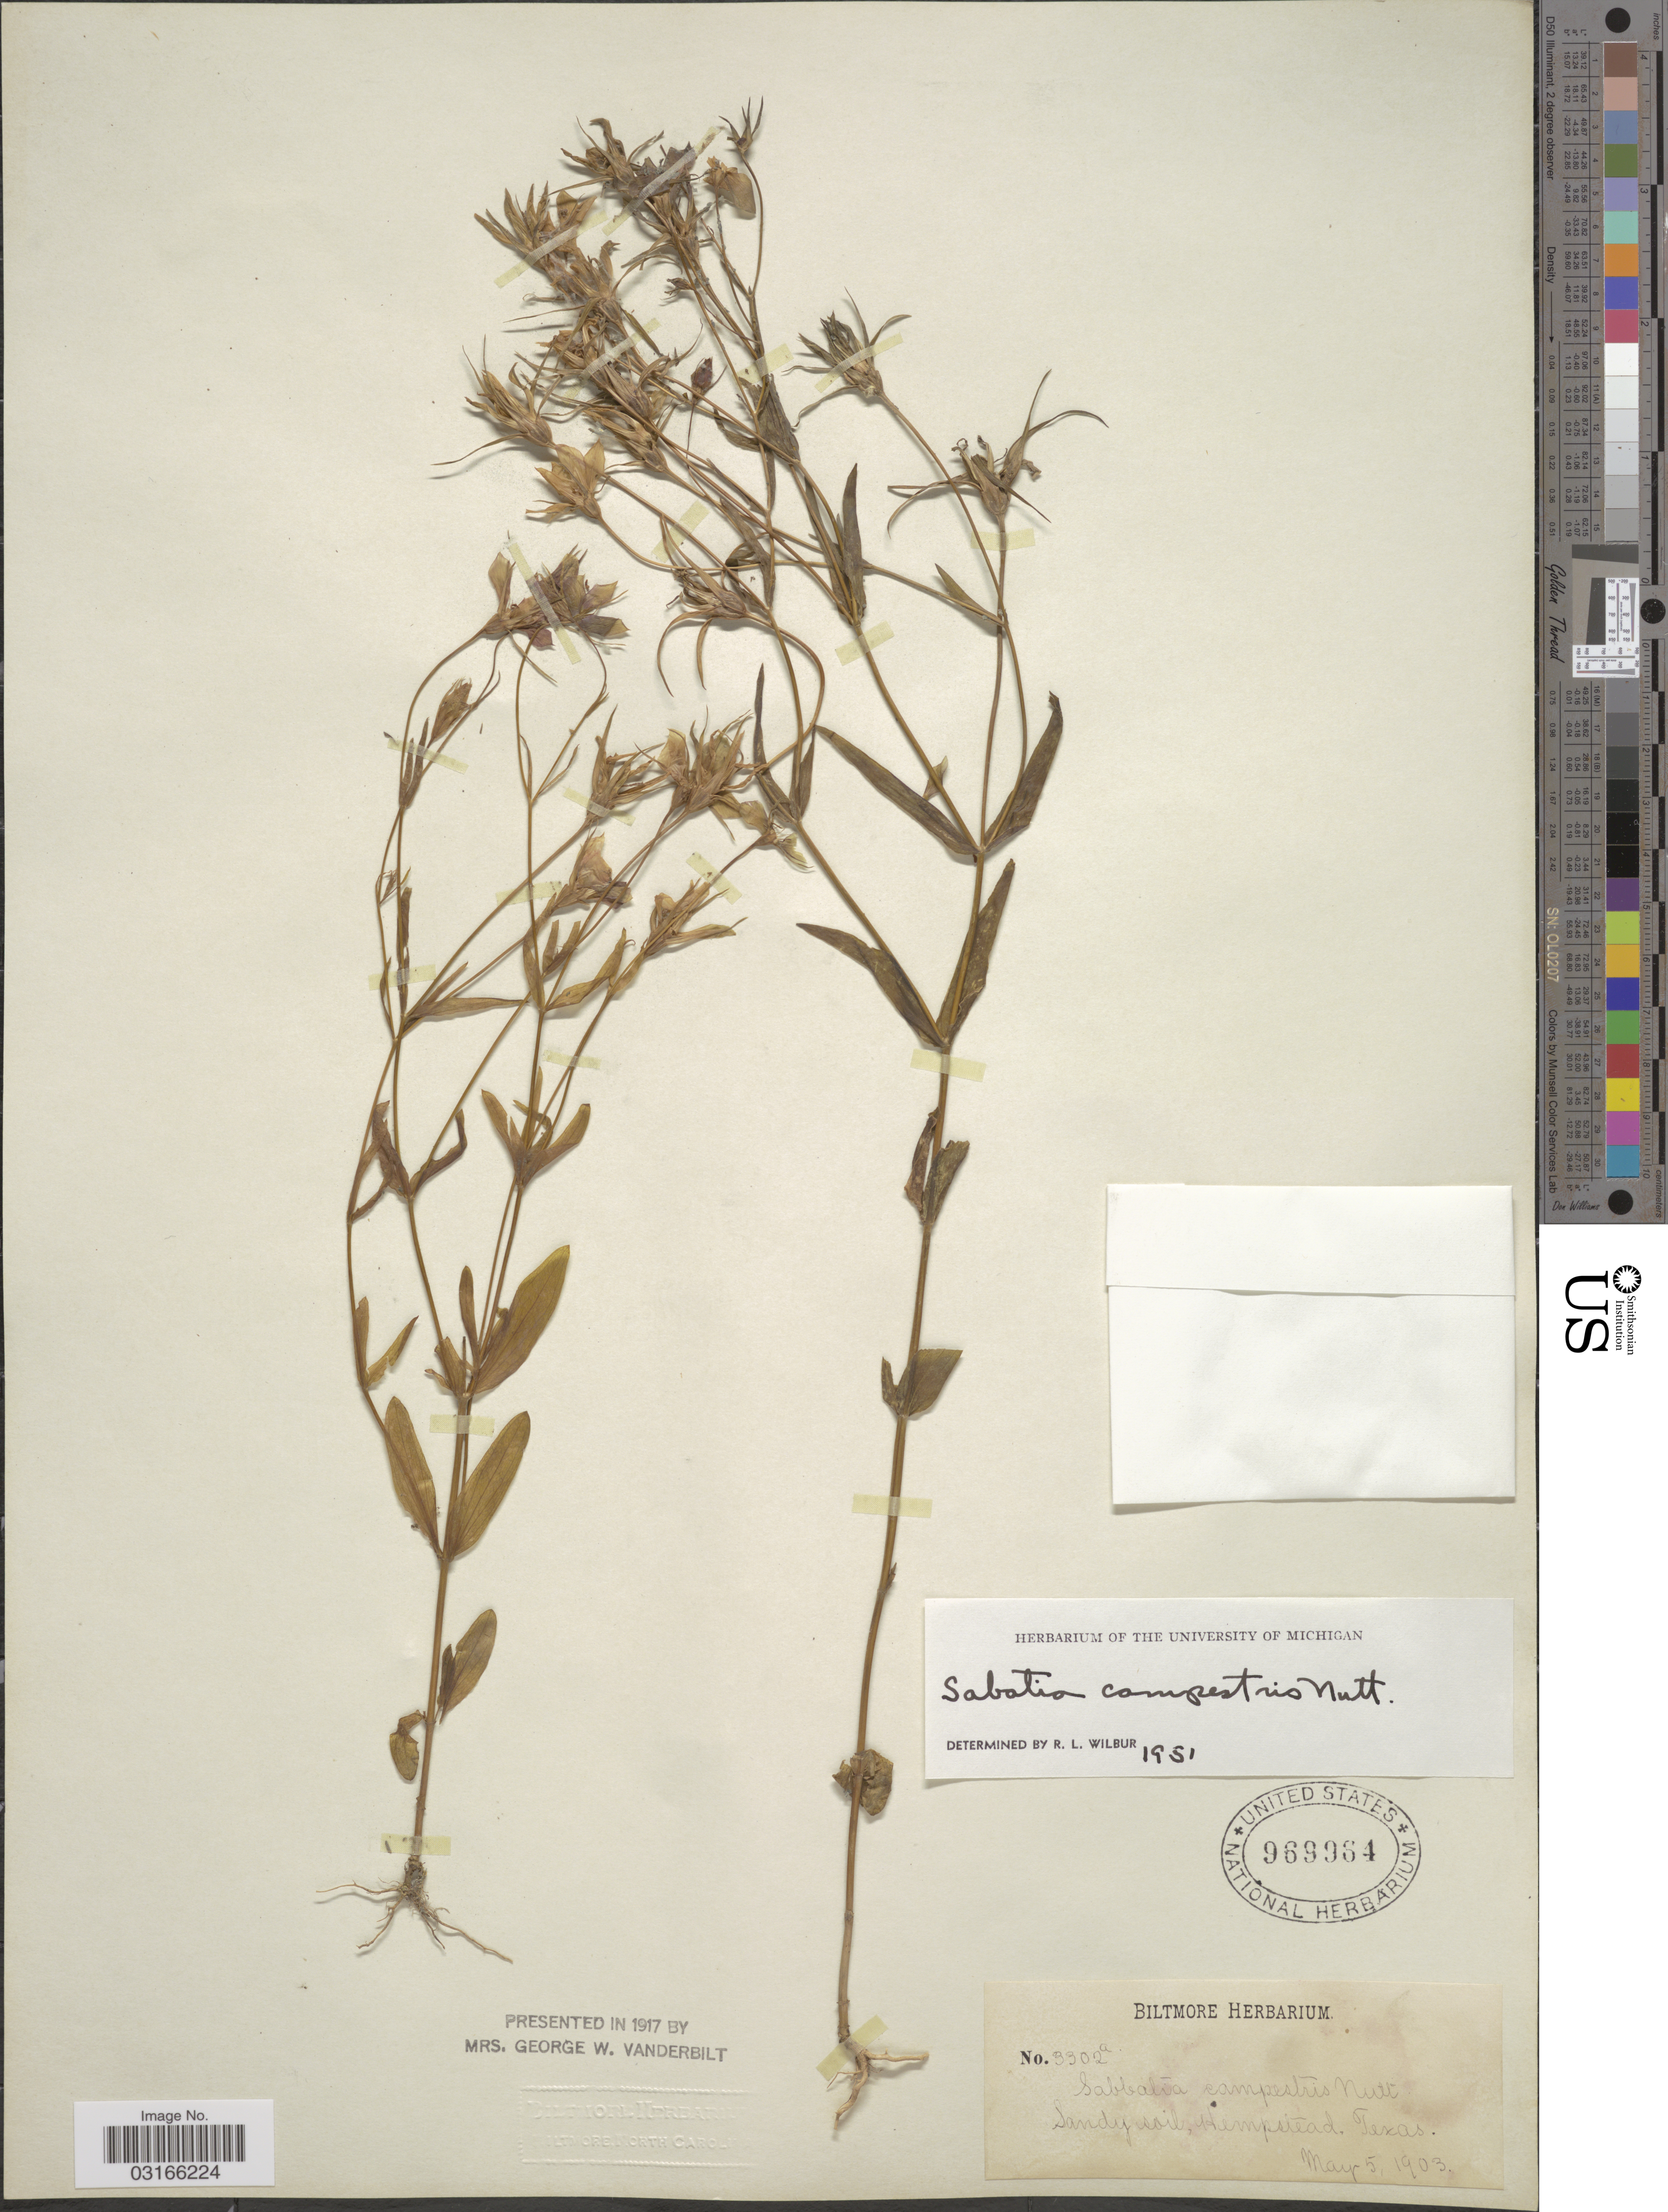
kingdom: Plantae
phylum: Tracheophyta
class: Magnoliopsida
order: Gentianales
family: Gentianaceae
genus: Sabatia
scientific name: Sabatia campestris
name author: Nutt.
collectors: ex herb. Biltmore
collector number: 3302a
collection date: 1903-05-05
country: United States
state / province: Texas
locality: Sandy soil, Hempstead.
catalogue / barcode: US 969964